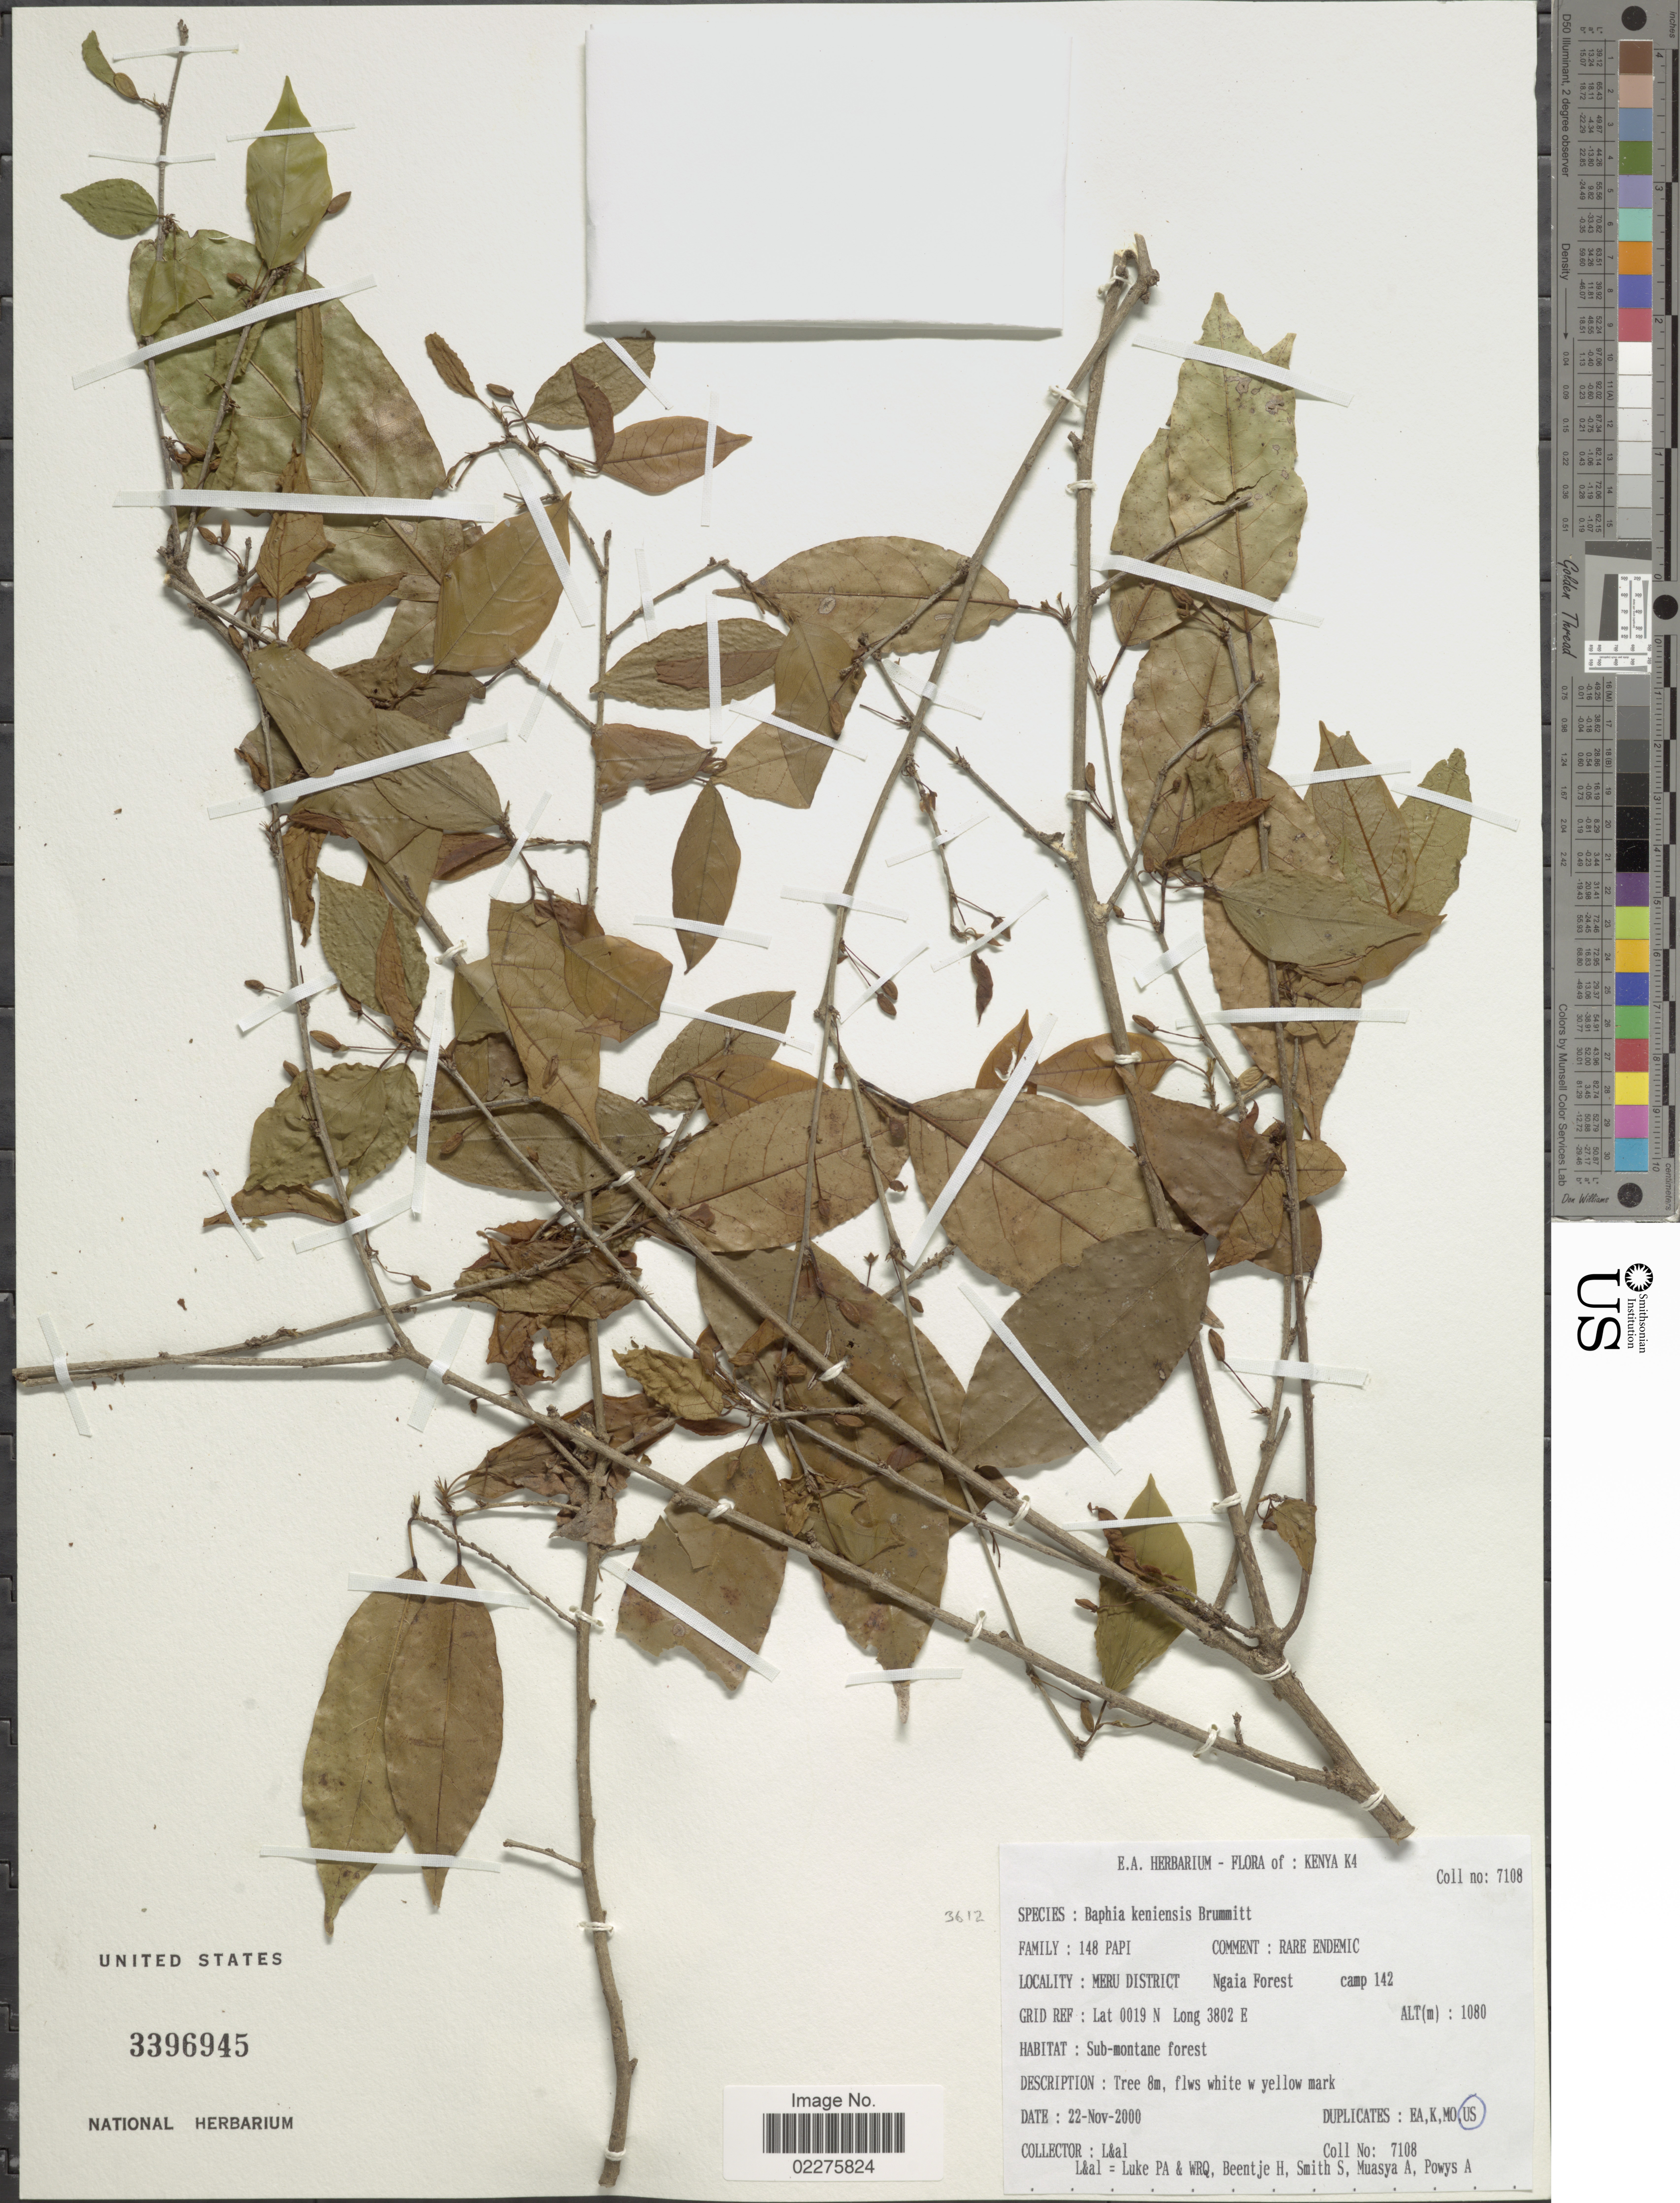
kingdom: Plantae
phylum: Tracheophyta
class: Magnoliopsida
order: Fabales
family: Fabaceae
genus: Baphia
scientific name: Baphia keniensis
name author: Brummitt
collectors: P. Luke, Q. Luke, H. J. Beentje, S. Smith & et al.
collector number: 7108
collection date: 2000-11-22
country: Kenya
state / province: Meru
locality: Ngaia Forest camp 142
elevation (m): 1080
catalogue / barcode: US 3396945